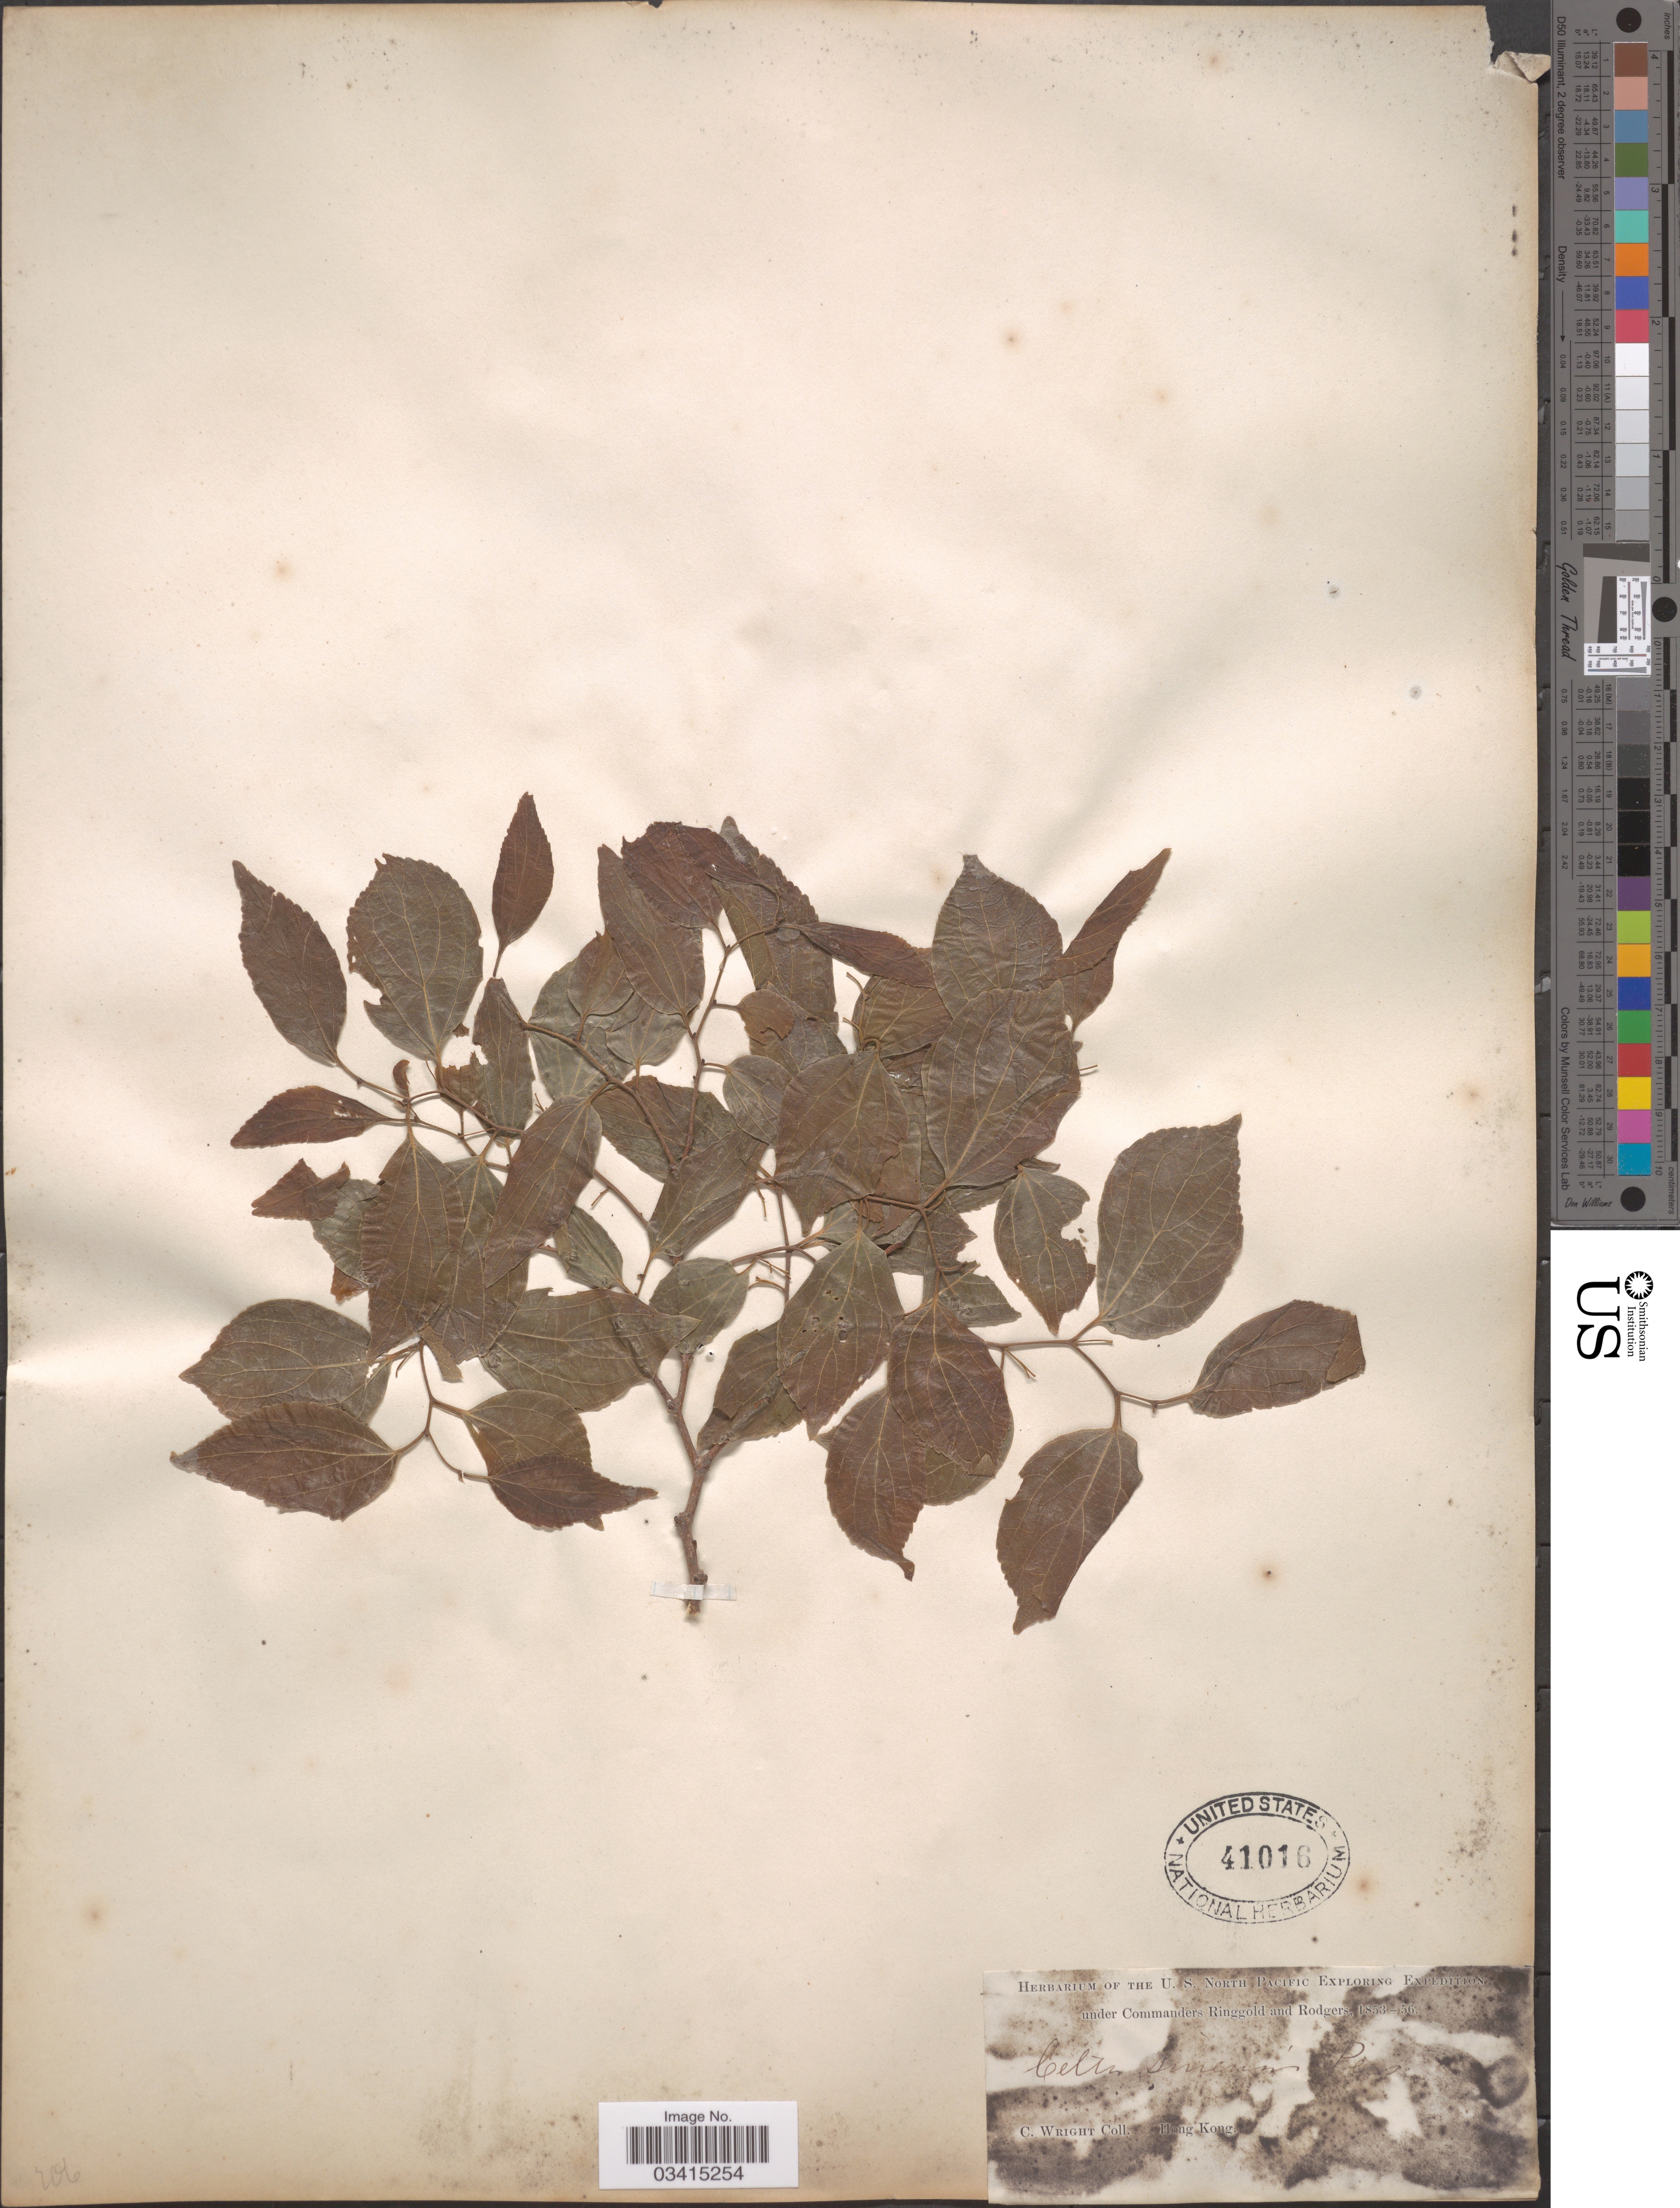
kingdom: Plantae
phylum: Tracheophyta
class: Magnoliopsida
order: Rosales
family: Cannabaceae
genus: Celtis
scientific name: Celtis sinensis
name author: Pers.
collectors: C. Wright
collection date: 1853/1856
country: China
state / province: Hong Kong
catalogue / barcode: US 41016